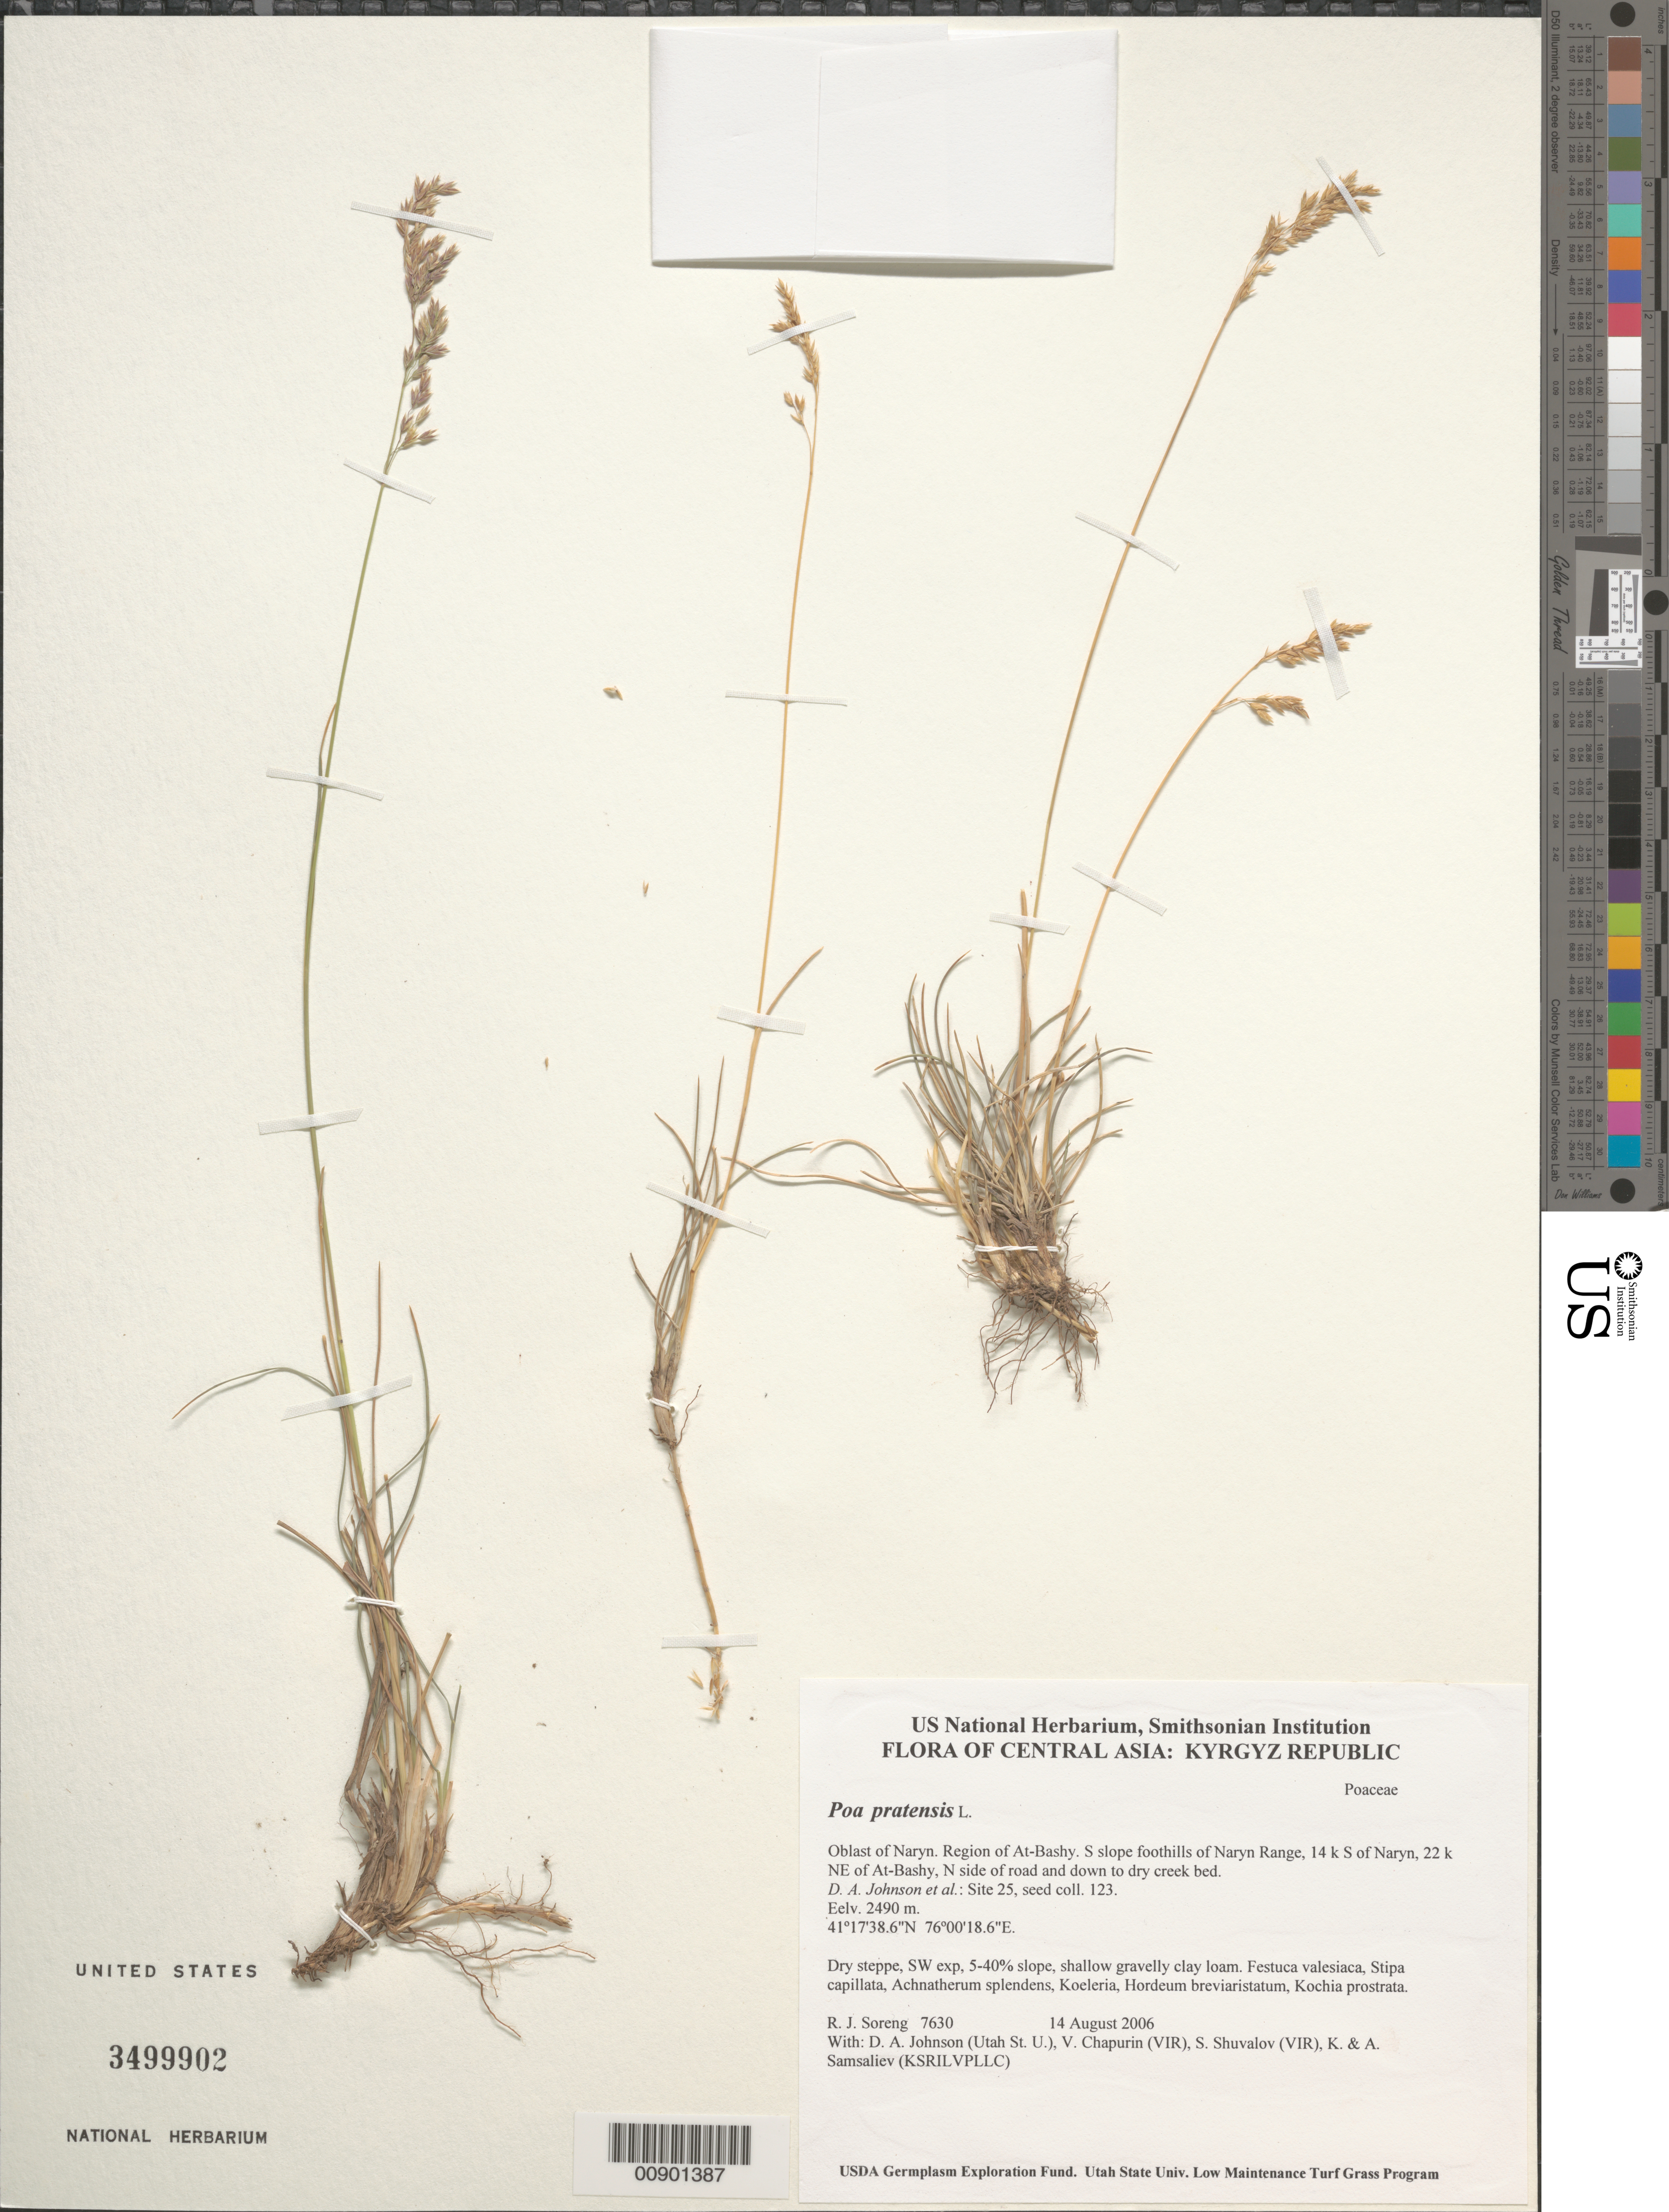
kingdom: Plantae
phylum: Tracheophyta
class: Liliopsida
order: Poales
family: Poaceae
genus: Poa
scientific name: Poa pratensis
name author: L.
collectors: R. J. Soreng, D. Johnson, S. Shuvalov, V. Chapurin, K. Samsaliev & A. Samsaliev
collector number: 7630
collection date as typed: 14 Aug 2006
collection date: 2006-08-14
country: Kyrgyzstan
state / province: Naryn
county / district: At-Bashy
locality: S slope foothills of Naryn Range, 14 km S of Naryn, 22 km NE of At-Bashy, N side of road and down to dry creek bed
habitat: Dry steppe, SW exp, 5-40% slope, shallow gravelly clay loam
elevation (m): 2490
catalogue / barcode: US 3499902